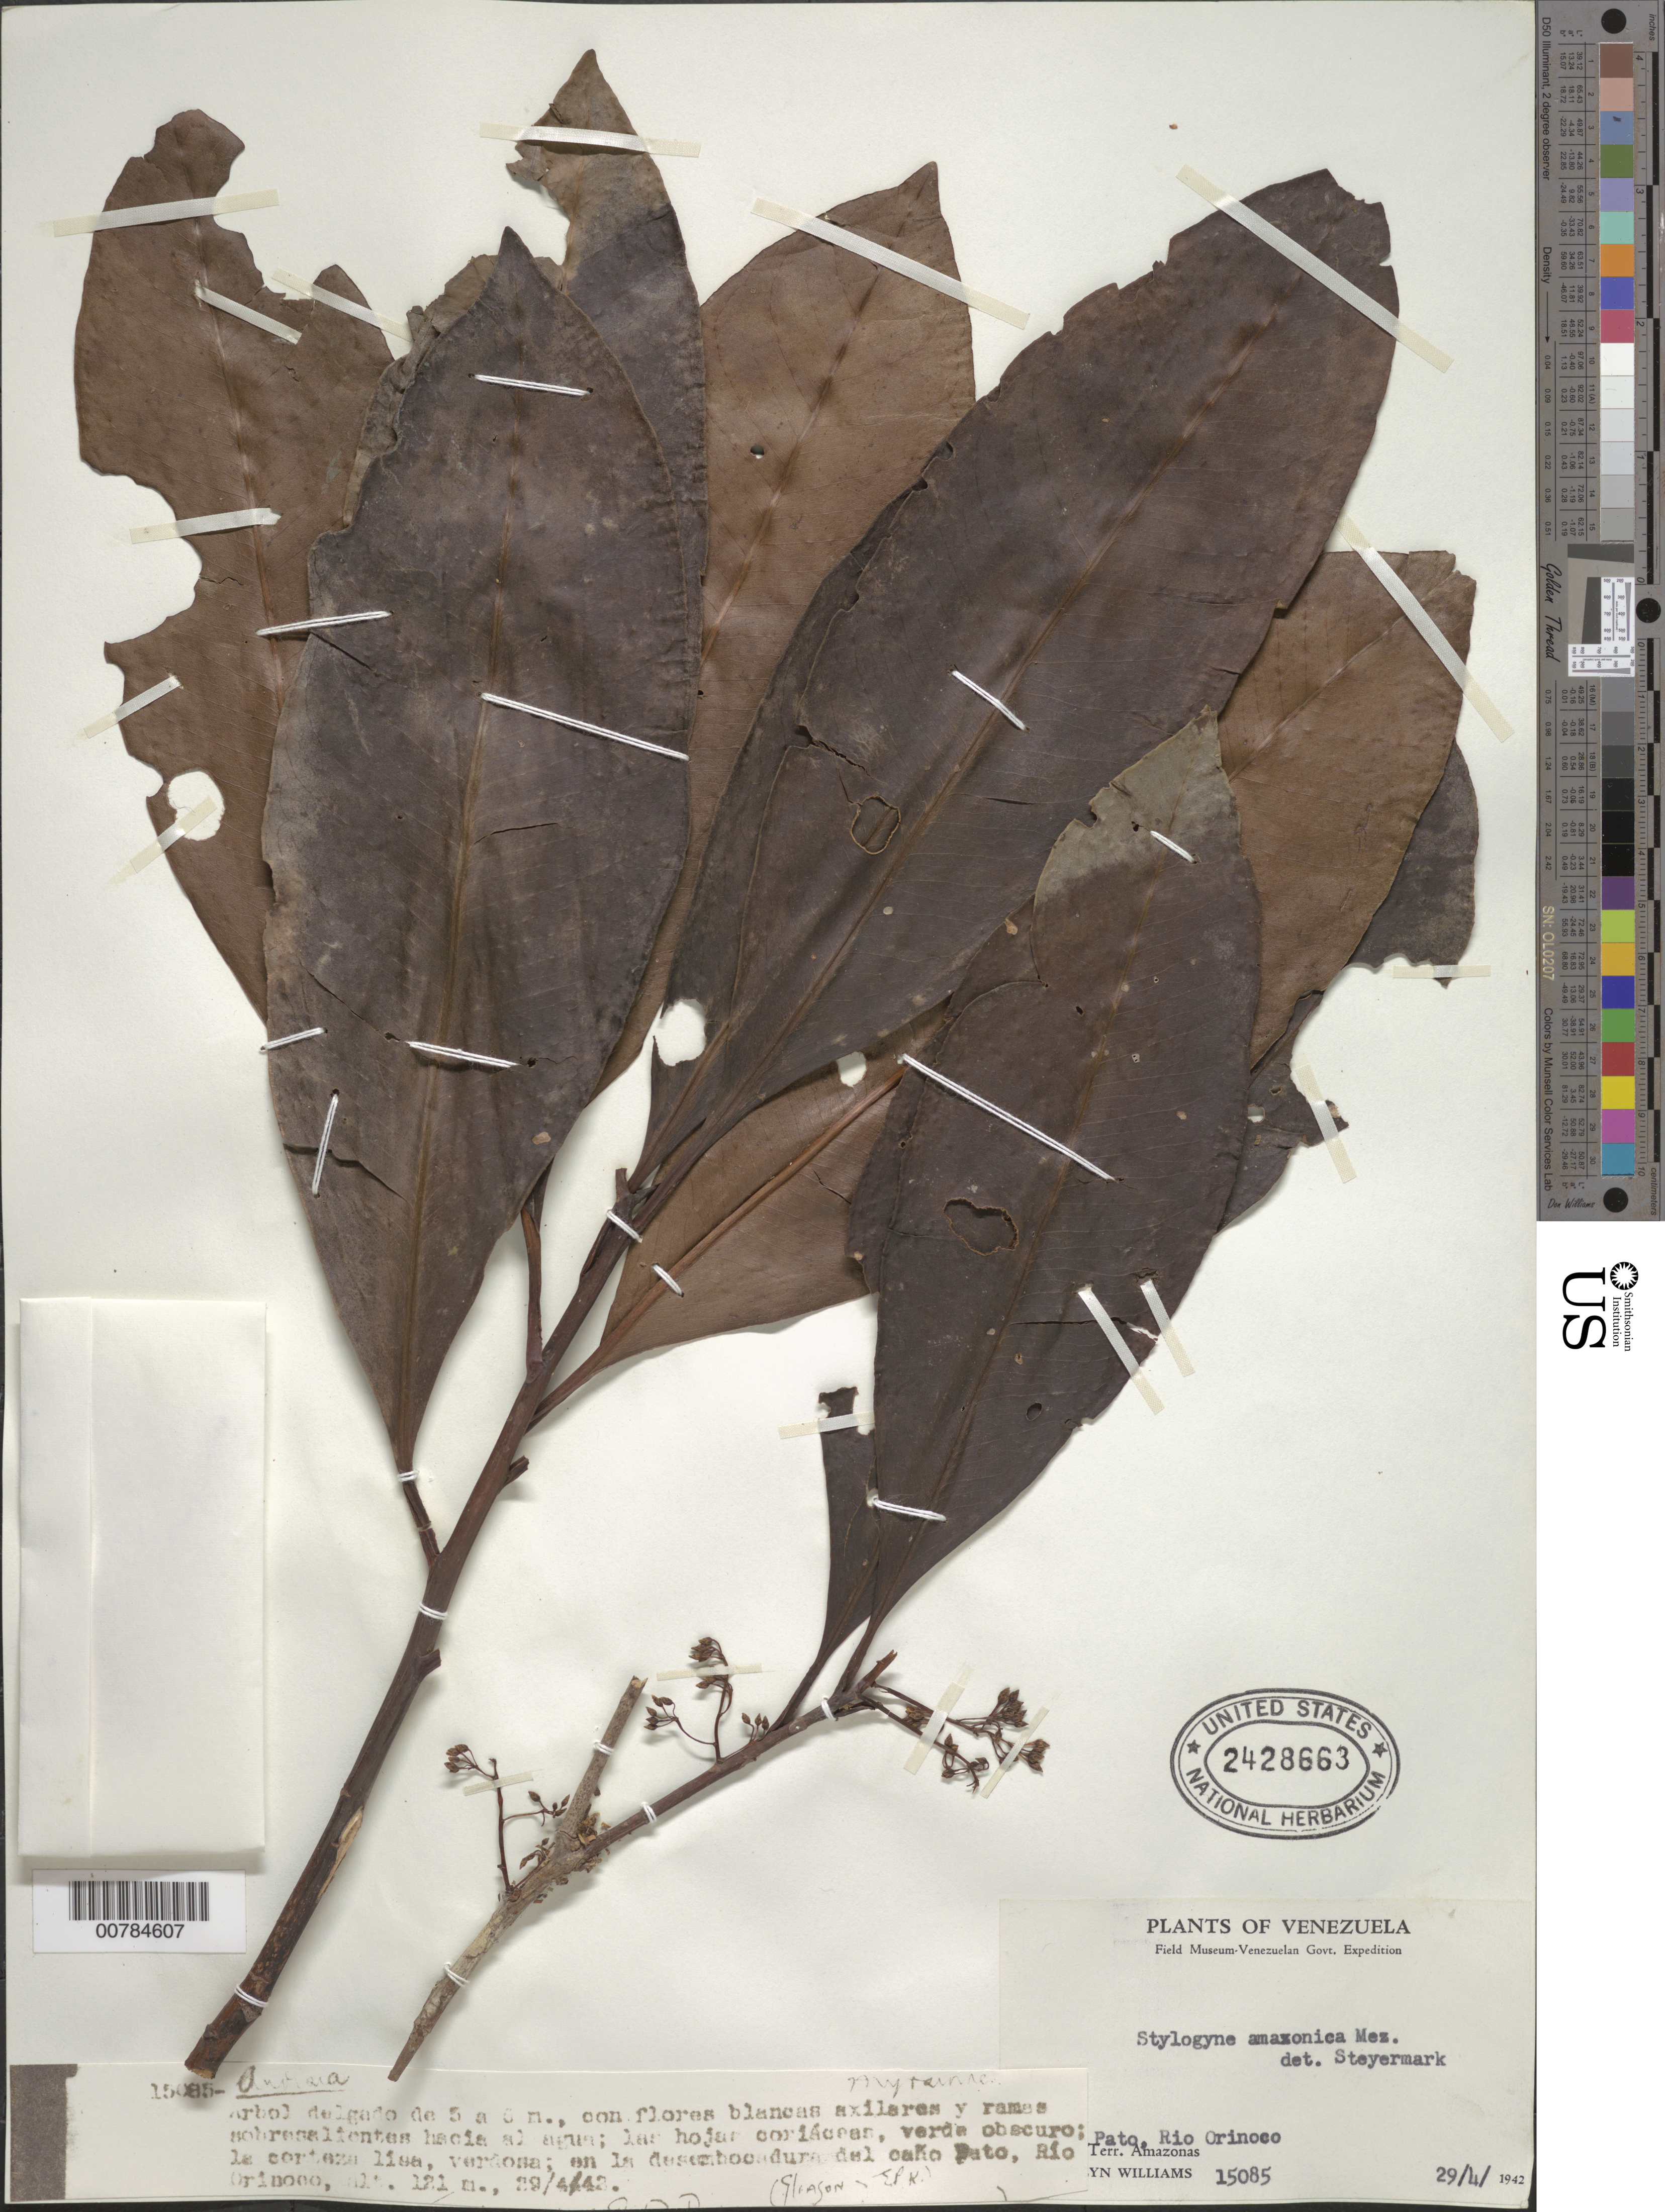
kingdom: Plantae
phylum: Tracheophyta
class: Magnoliopsida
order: Ericales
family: Primulaceae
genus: Stylogyne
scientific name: Stylogyne amazonica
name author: Mez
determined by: Steyermark, Julian A., (VEN)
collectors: Ll. Williams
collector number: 15085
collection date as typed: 29-Apr-42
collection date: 1942-04-29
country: Venezuela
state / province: Amazonas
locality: Pato, Río Orinoco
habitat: Desembocadura del caño Pato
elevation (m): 121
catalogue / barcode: US 2428663